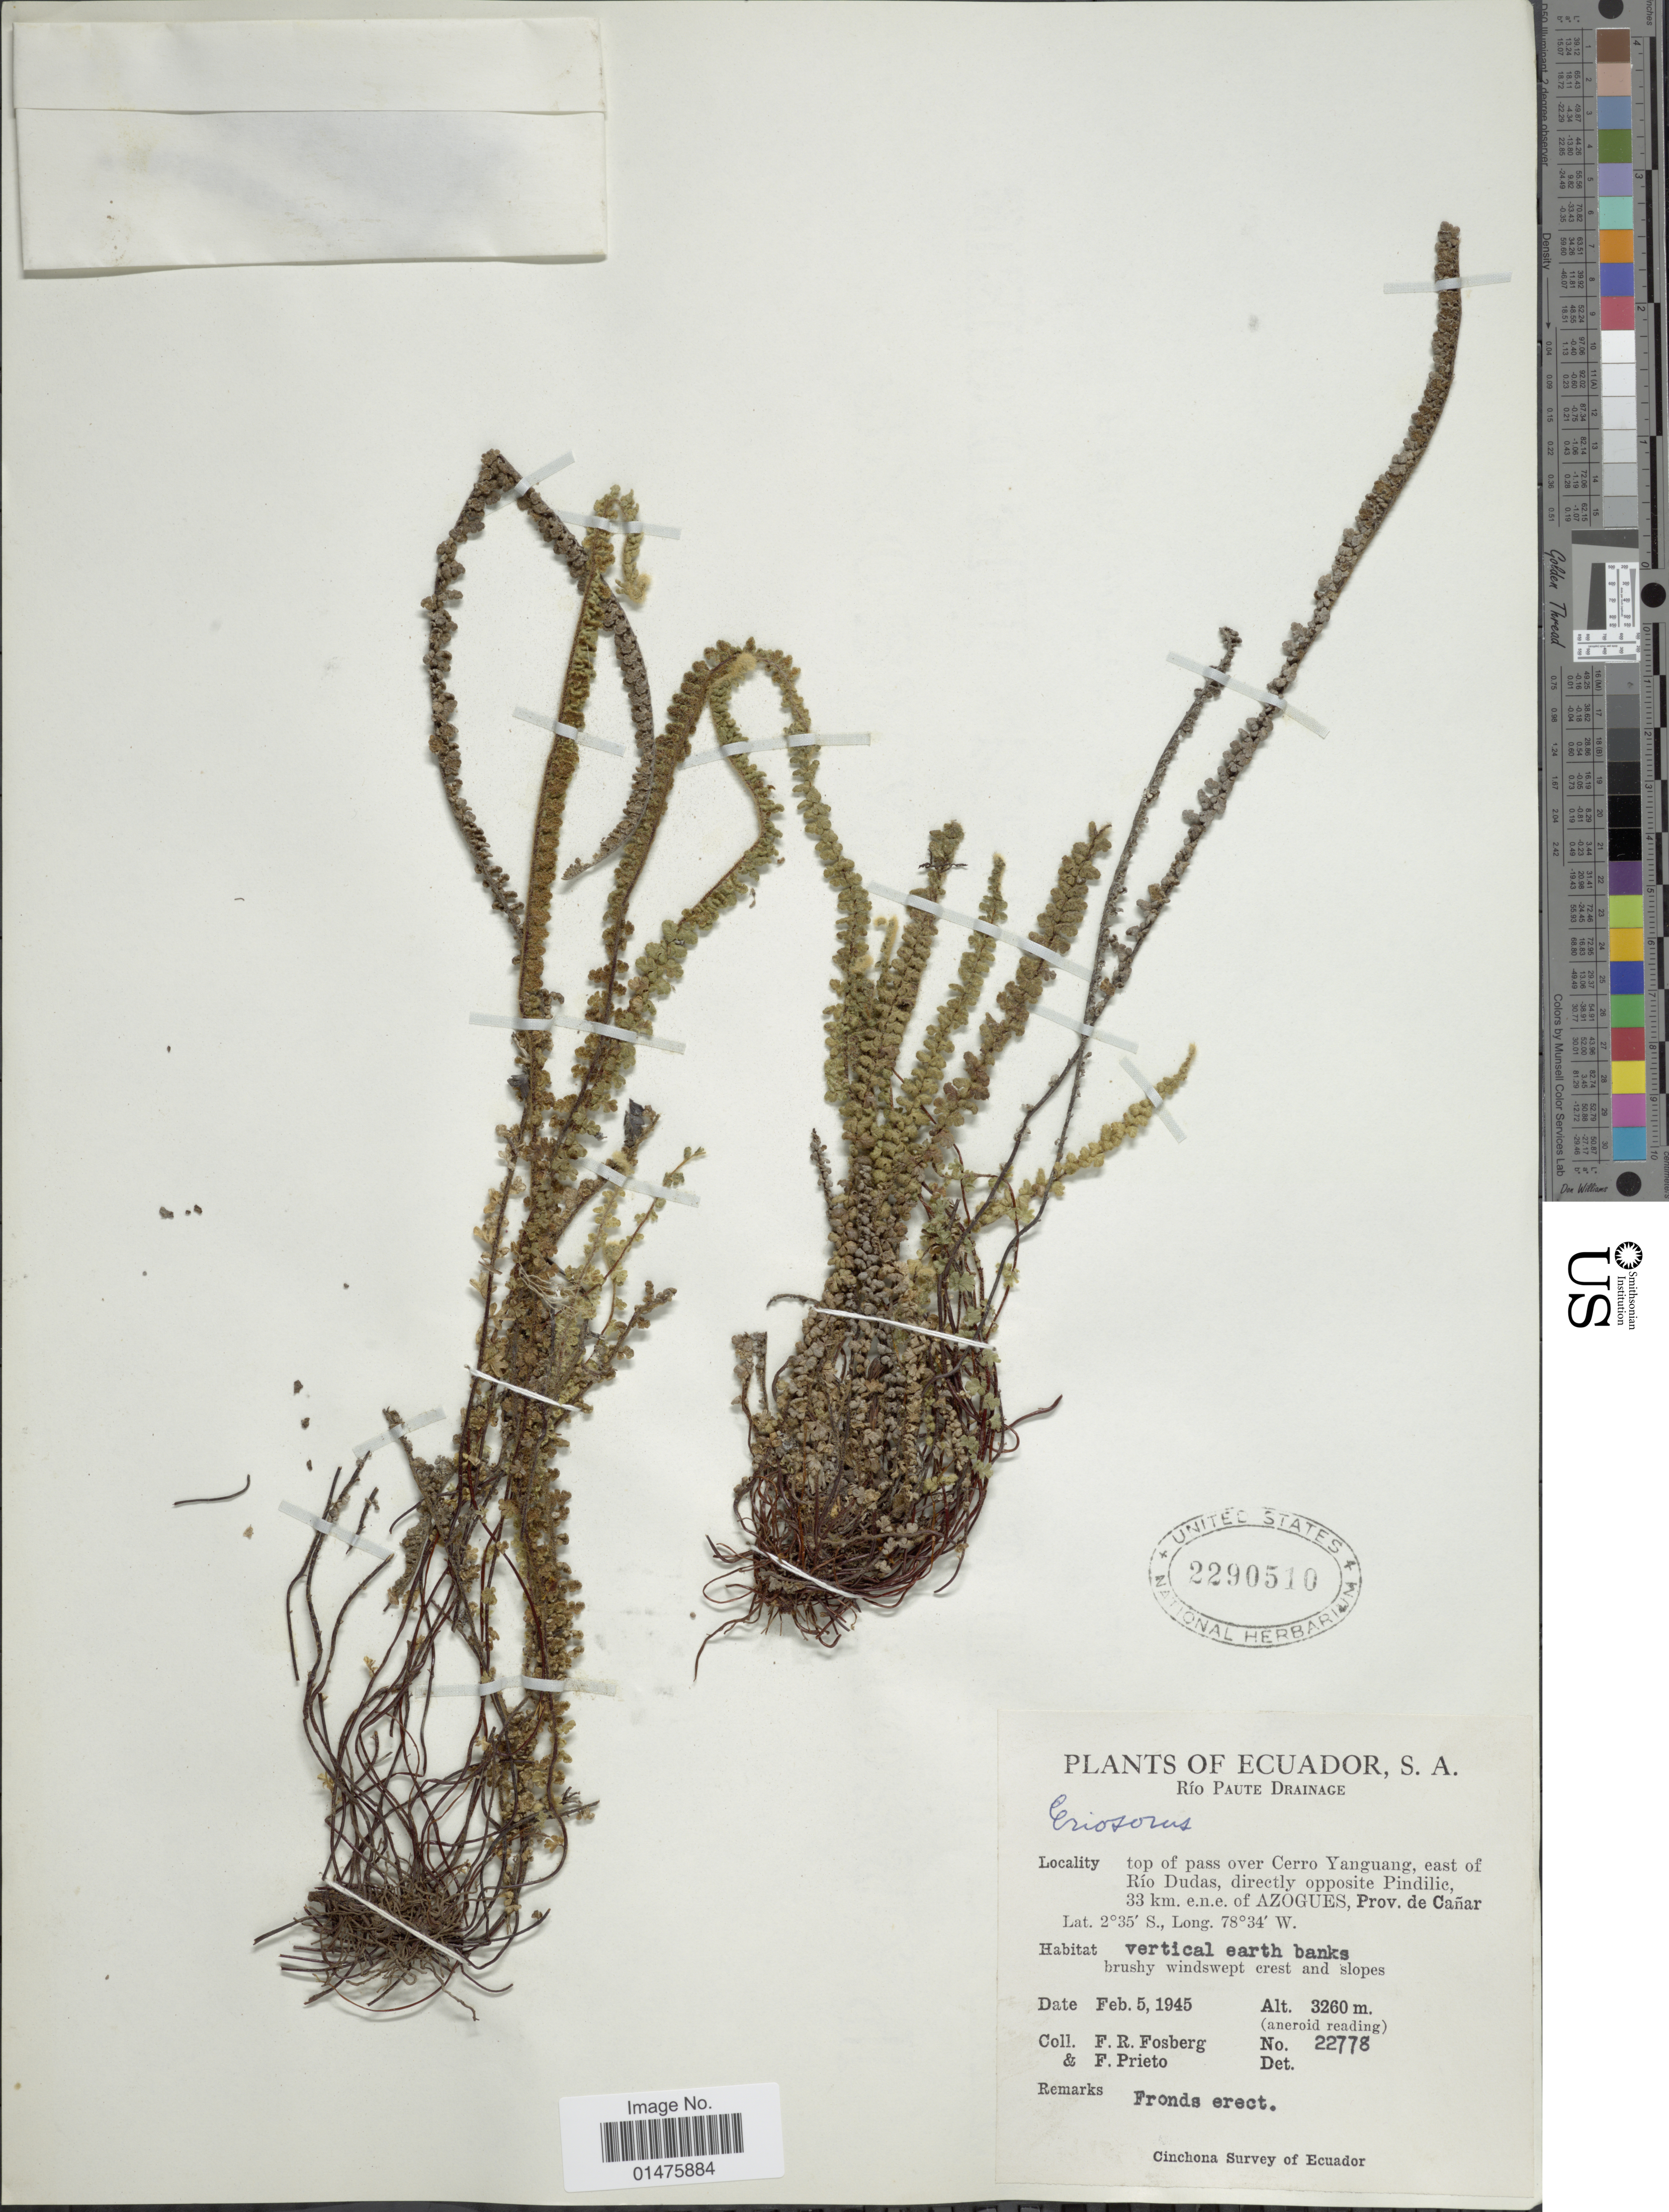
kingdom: Plantae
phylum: Tracheophyta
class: Polypodiopsida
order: Polypodiales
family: Pteridaceae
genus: Jamesonia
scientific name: Jamesonia cheilanthoides x J. jamesonia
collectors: F. R. Fosberg & F. Prieto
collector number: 22778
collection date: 1945-02-05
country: Ecuador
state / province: Cañar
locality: Río Paute Drainage, top of pass over Cerro Yanguang, east of Río Dudas, directly opposite Pindilic, 33 km, e.n.e. of Azogues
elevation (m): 3260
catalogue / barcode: US 2290510